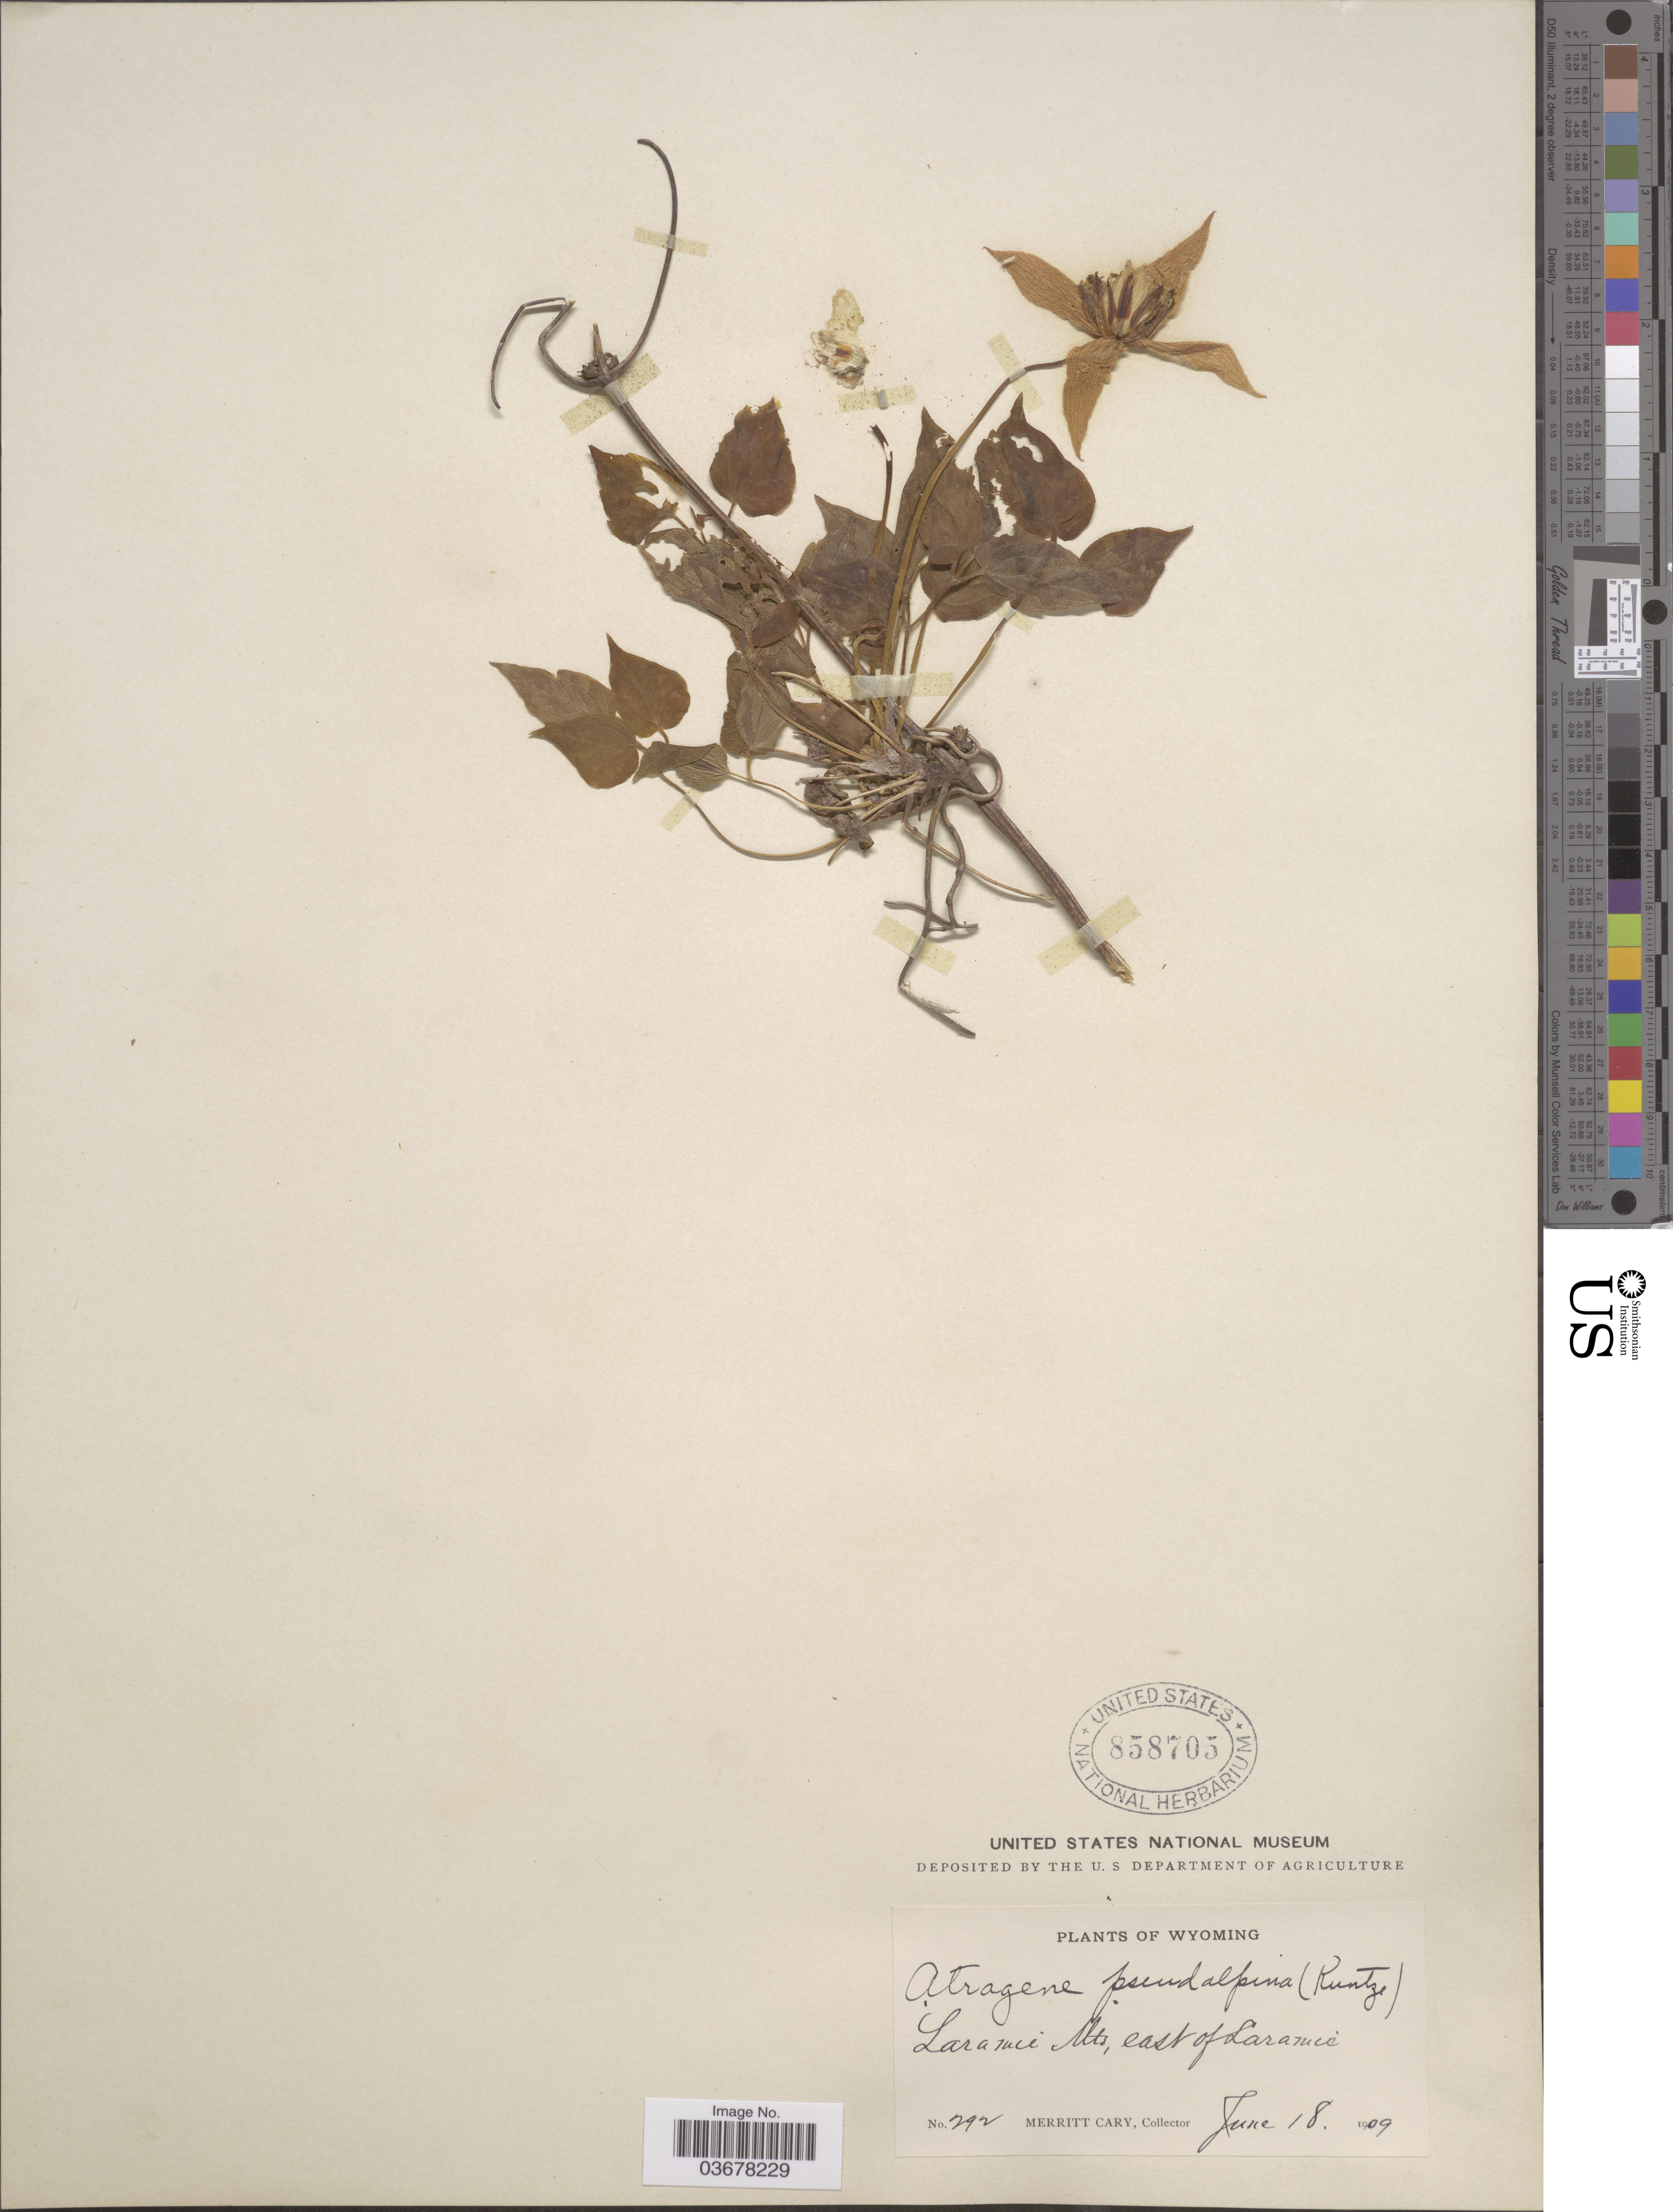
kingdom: Plantae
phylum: Tracheophyta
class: Magnoliopsida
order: Ranunculales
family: Ranunculaceae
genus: Clematis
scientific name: Clematis columbiana var. columbiana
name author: (Nutt.) Torr. & A. Gray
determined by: Strong, M. T., (US), Smithsonian Institution - National Museum of Natural History (UNITED STATES)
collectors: M. Cary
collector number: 292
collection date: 1909-06-18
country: United States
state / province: Wyoming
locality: Laramie Mts, east of Laramie.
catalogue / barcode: US 858705